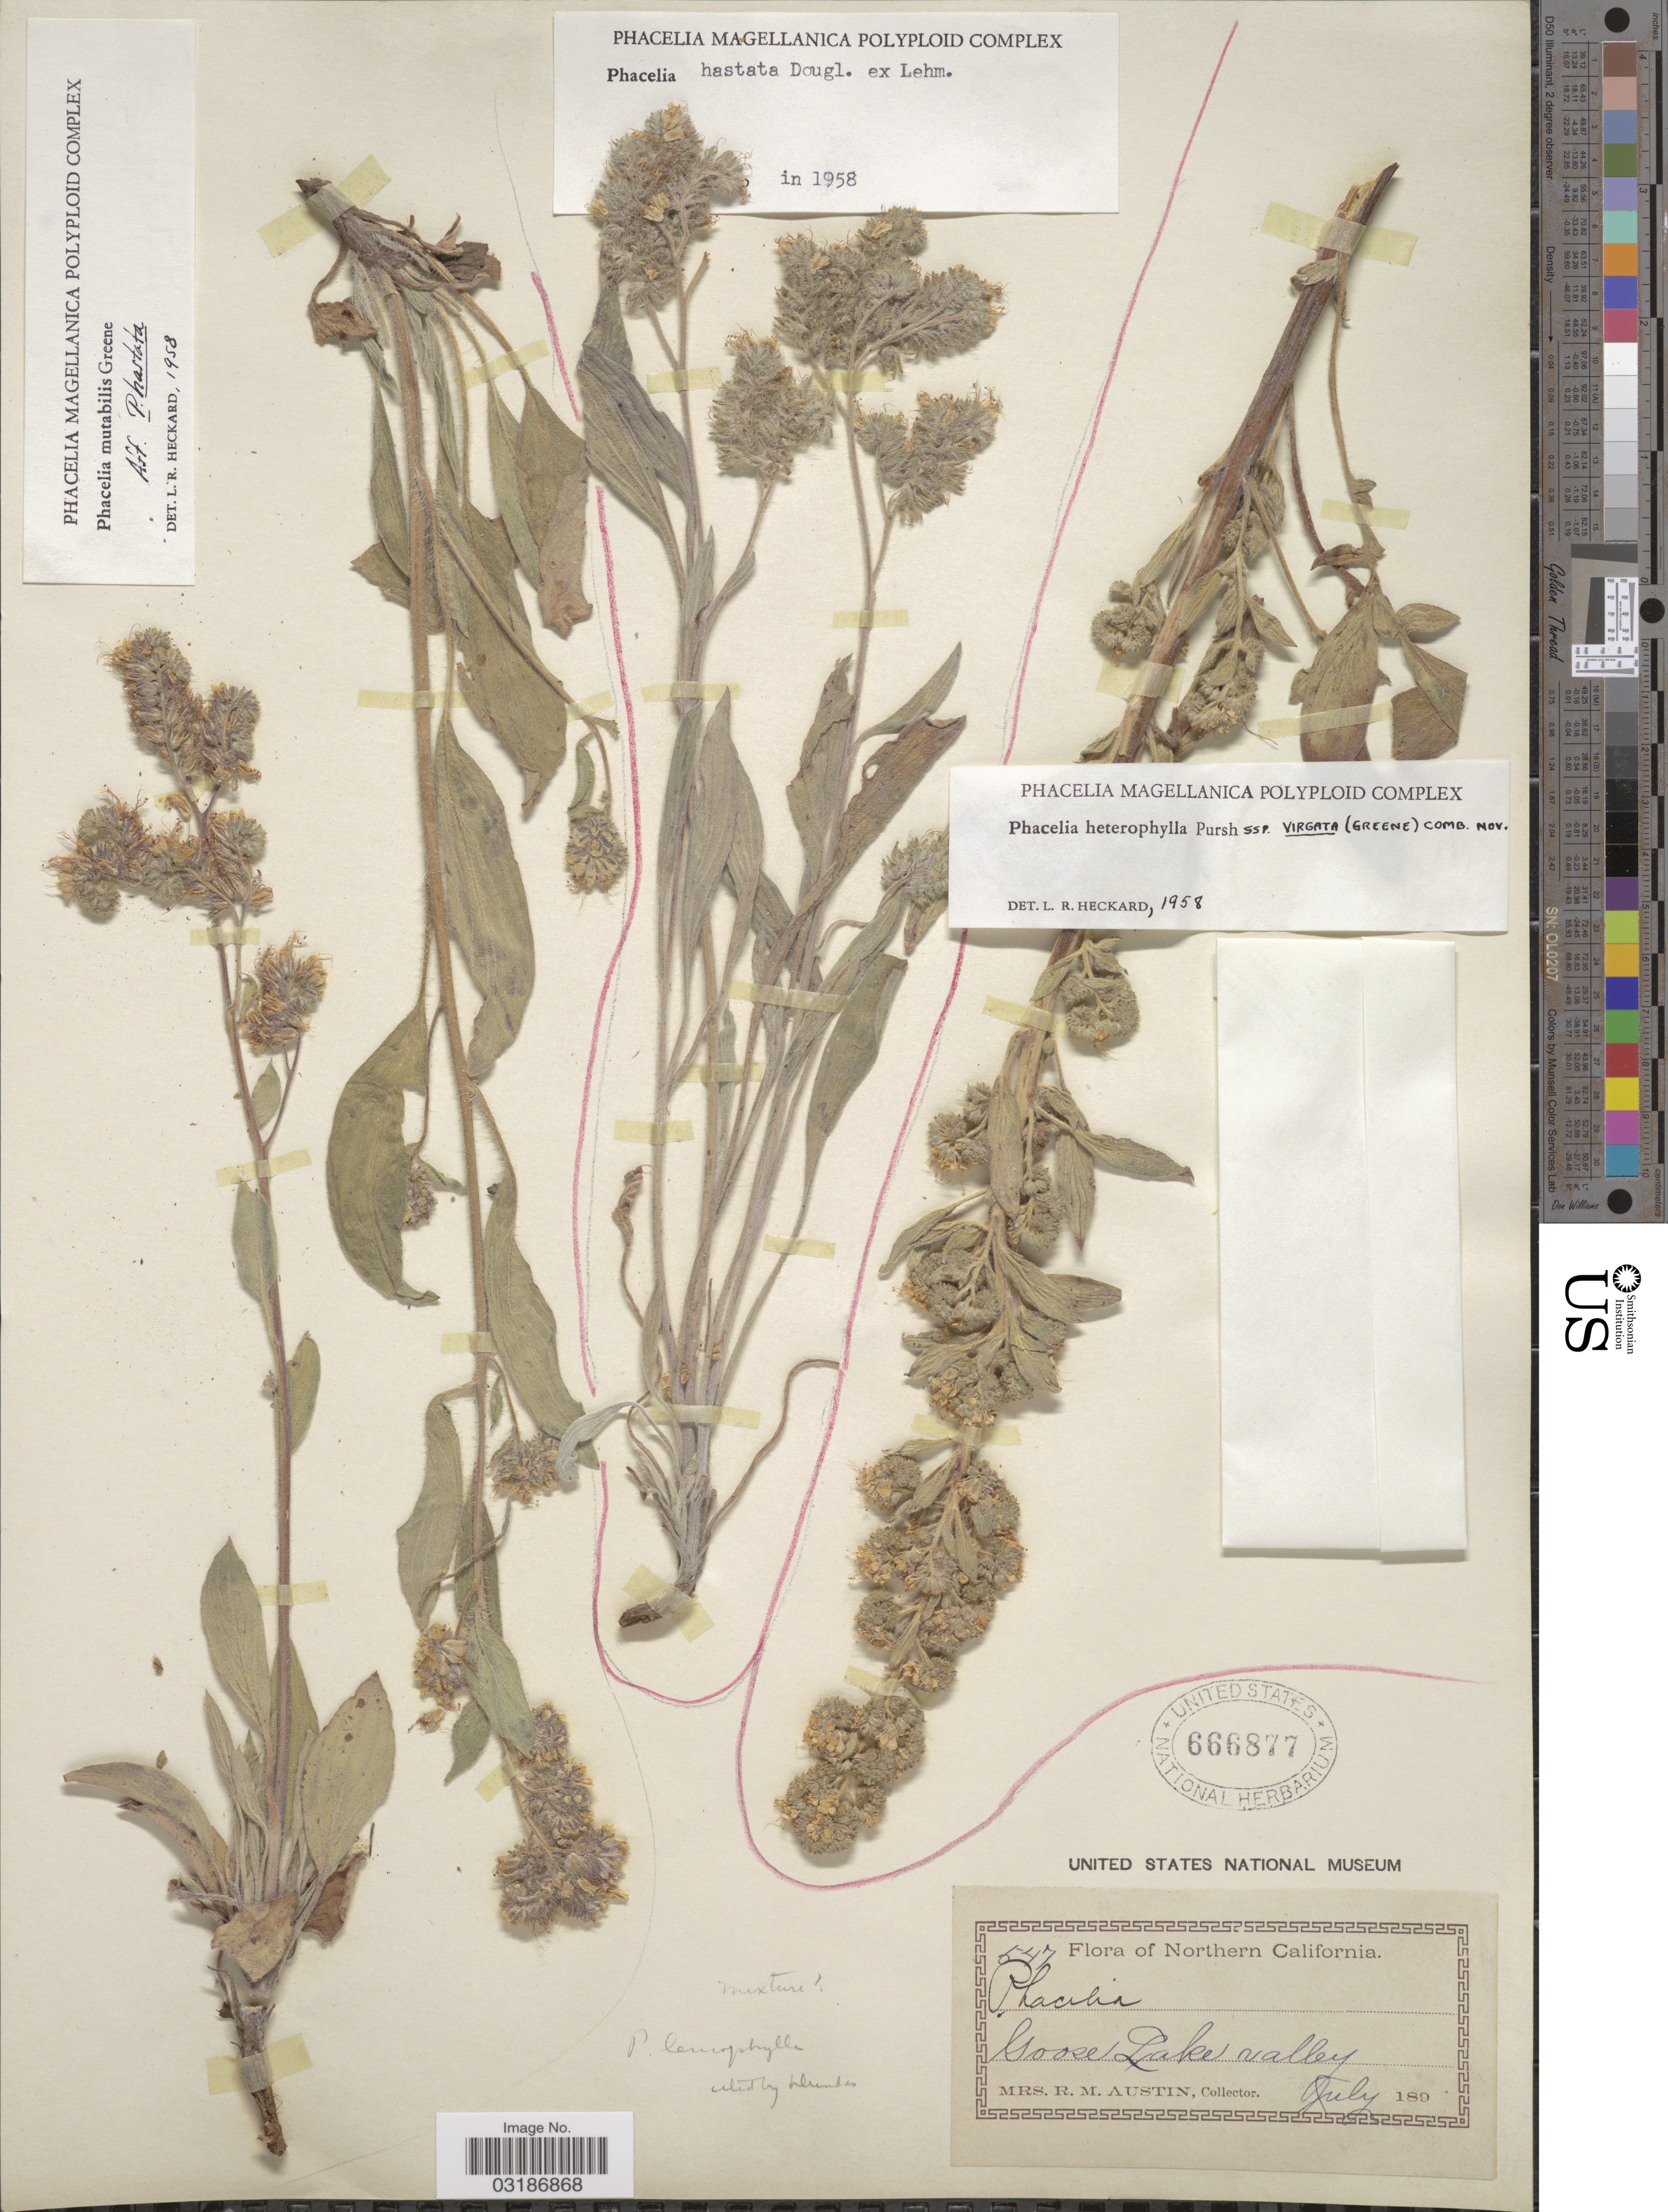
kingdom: Plantae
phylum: Tracheophyta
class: Magnoliopsida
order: Boraginales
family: Hydrophyllaceae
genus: Phacelia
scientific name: Phacelia heterophylla subsp. virgata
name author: (Greene) Heckard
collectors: R. Austin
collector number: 547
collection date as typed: July 189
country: United States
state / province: California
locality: Northern California. Goose Lake valley.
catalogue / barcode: US 666877